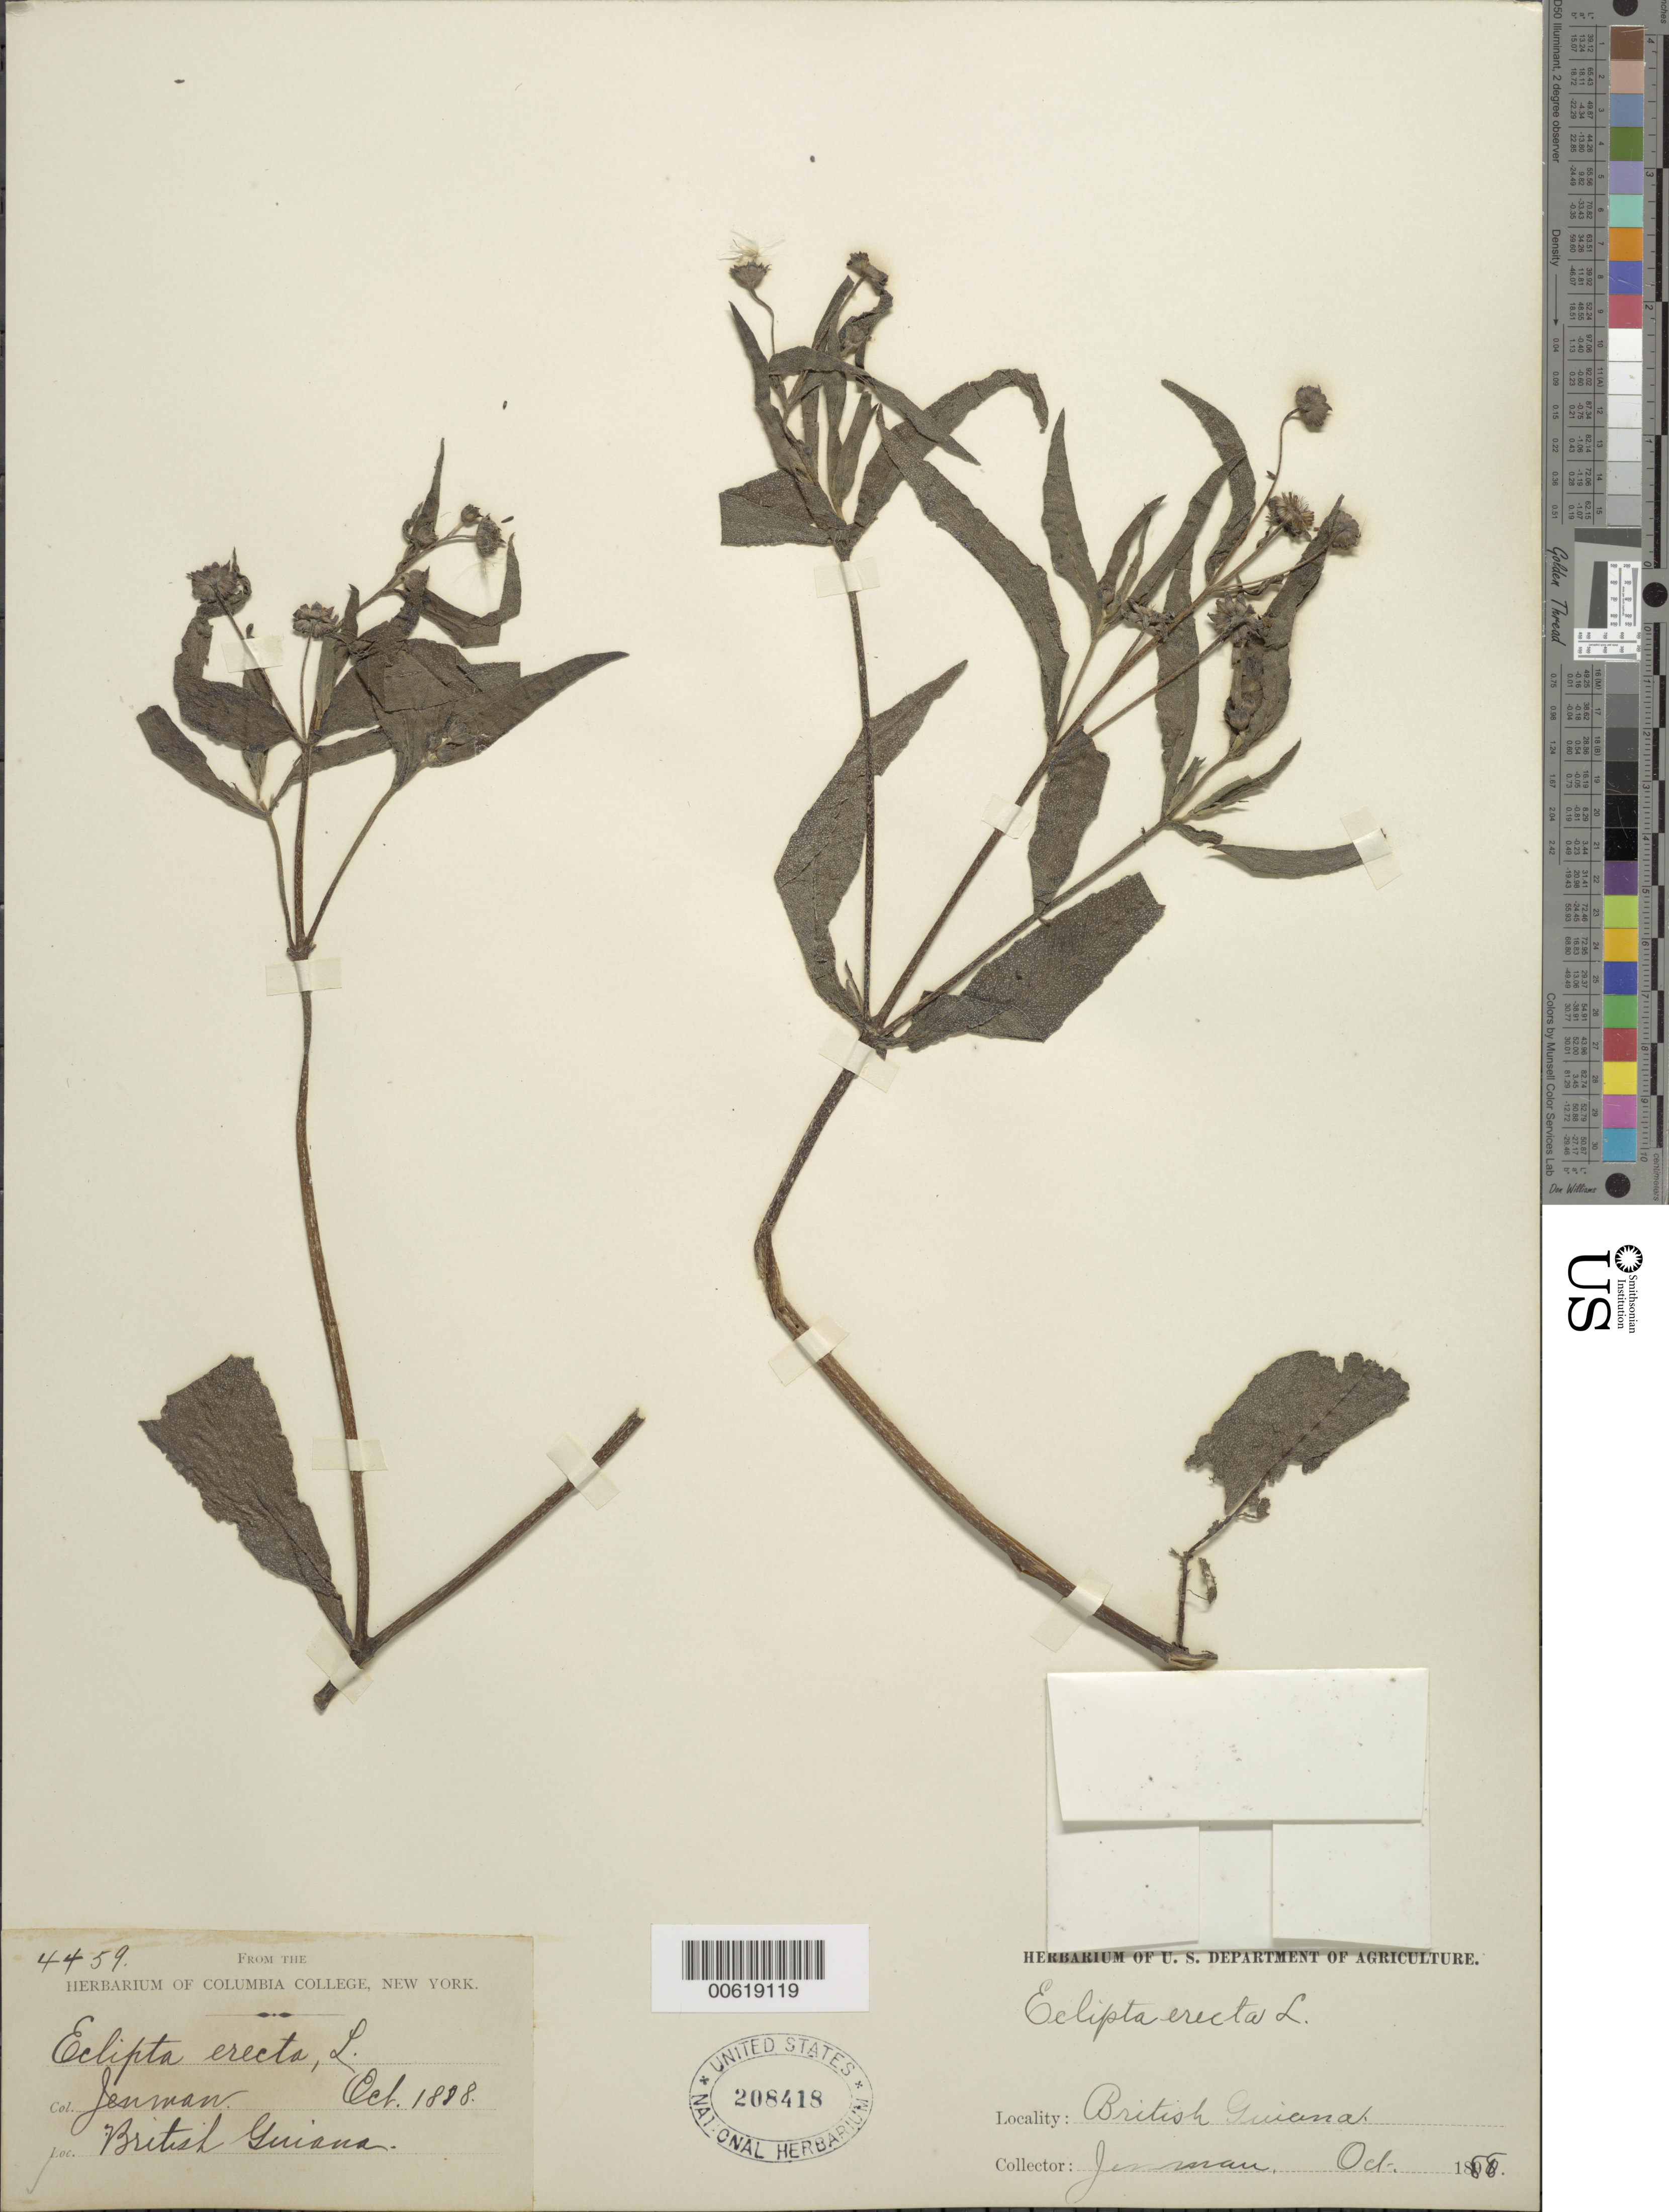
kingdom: Plantae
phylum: Tracheophyta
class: Magnoliopsida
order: Asterales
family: Asteraceae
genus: Eclipta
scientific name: Eclipta erecta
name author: L.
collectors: G. S. Jenman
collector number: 4459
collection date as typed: October 1888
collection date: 1888-10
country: Guyana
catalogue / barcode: US 208418